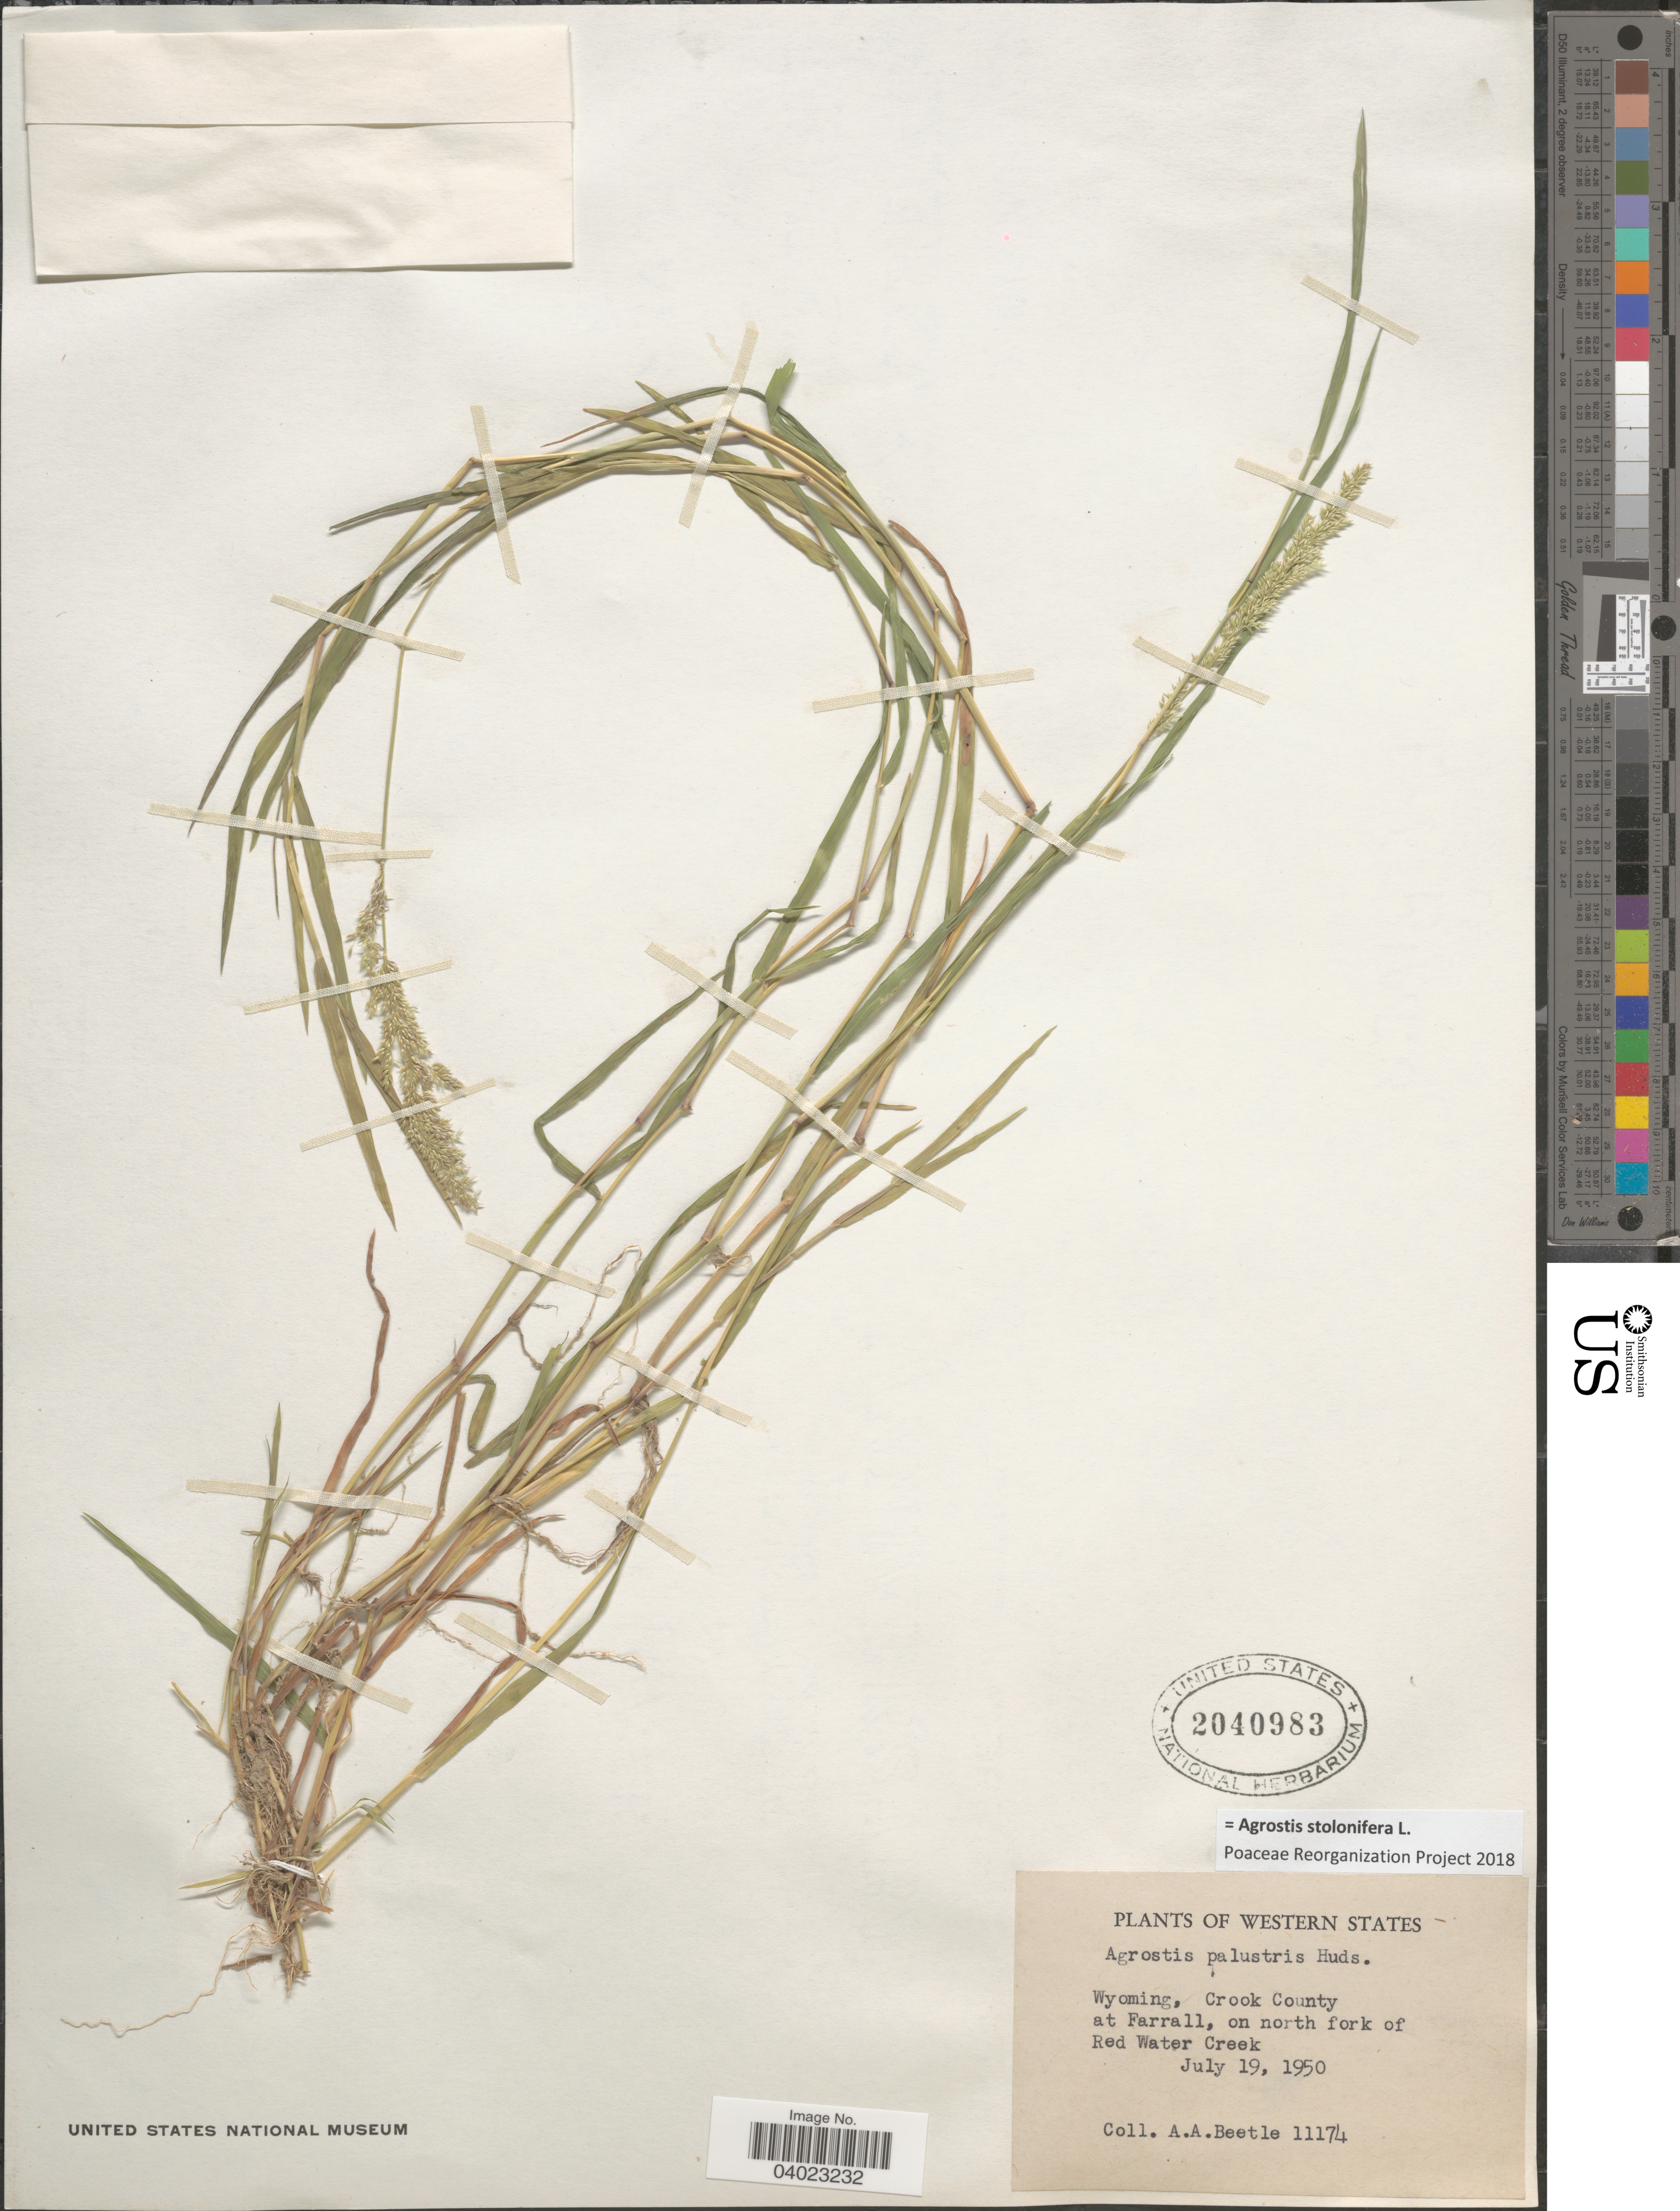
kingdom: Plantae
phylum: Tracheophyta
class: Liliopsida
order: Poales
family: Poaceae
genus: Agrostis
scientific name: Agrostis stolonifera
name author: L.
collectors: A. A. Beetle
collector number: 11174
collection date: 1950-07-19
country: United States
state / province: Wyoming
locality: Western States. Crook County at Farrall, on north fork of Red Water Creek.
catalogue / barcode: US 2040983